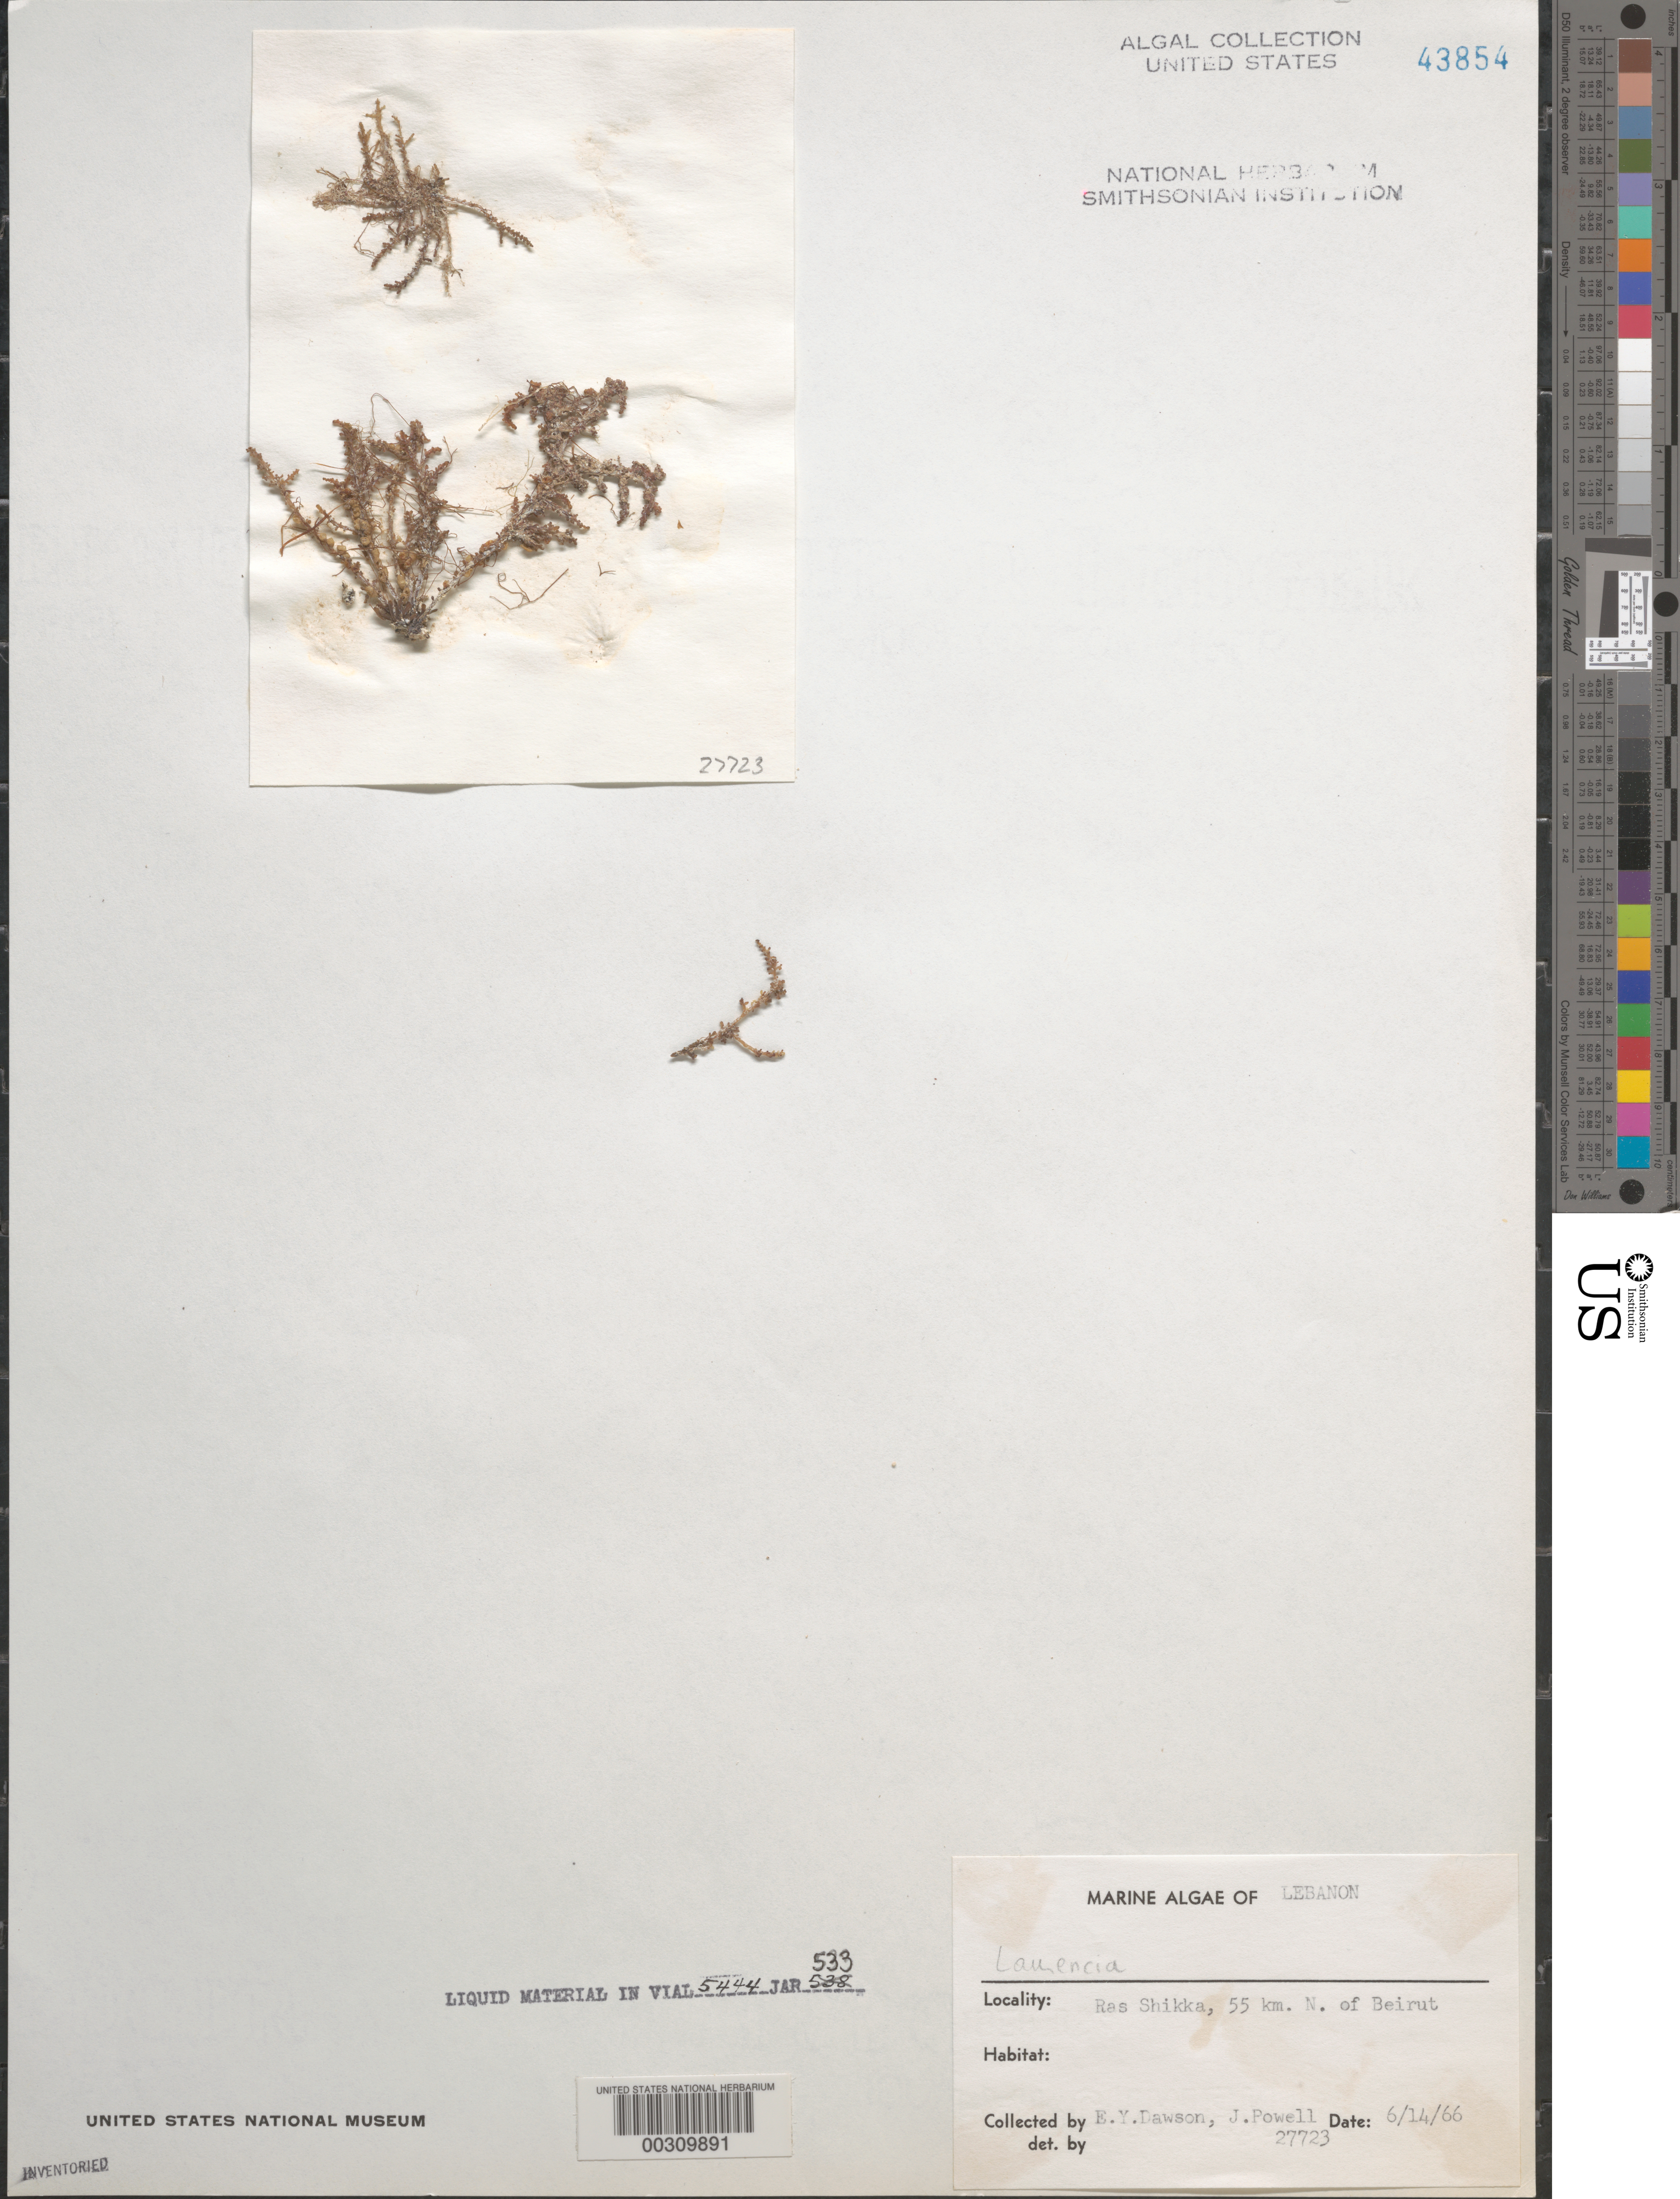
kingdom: Plantae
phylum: Rhodophyta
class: Florideophyceae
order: Ceramiales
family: Rhodomelaceae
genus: Laurencia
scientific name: Laurencia sp.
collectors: E. Y. Dawson & J. Powell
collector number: EYD 27723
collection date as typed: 14 Jun 1966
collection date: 1966-06-14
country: Lebanon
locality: Ras Shikka, 55 km north of Beirut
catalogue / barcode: US 43854